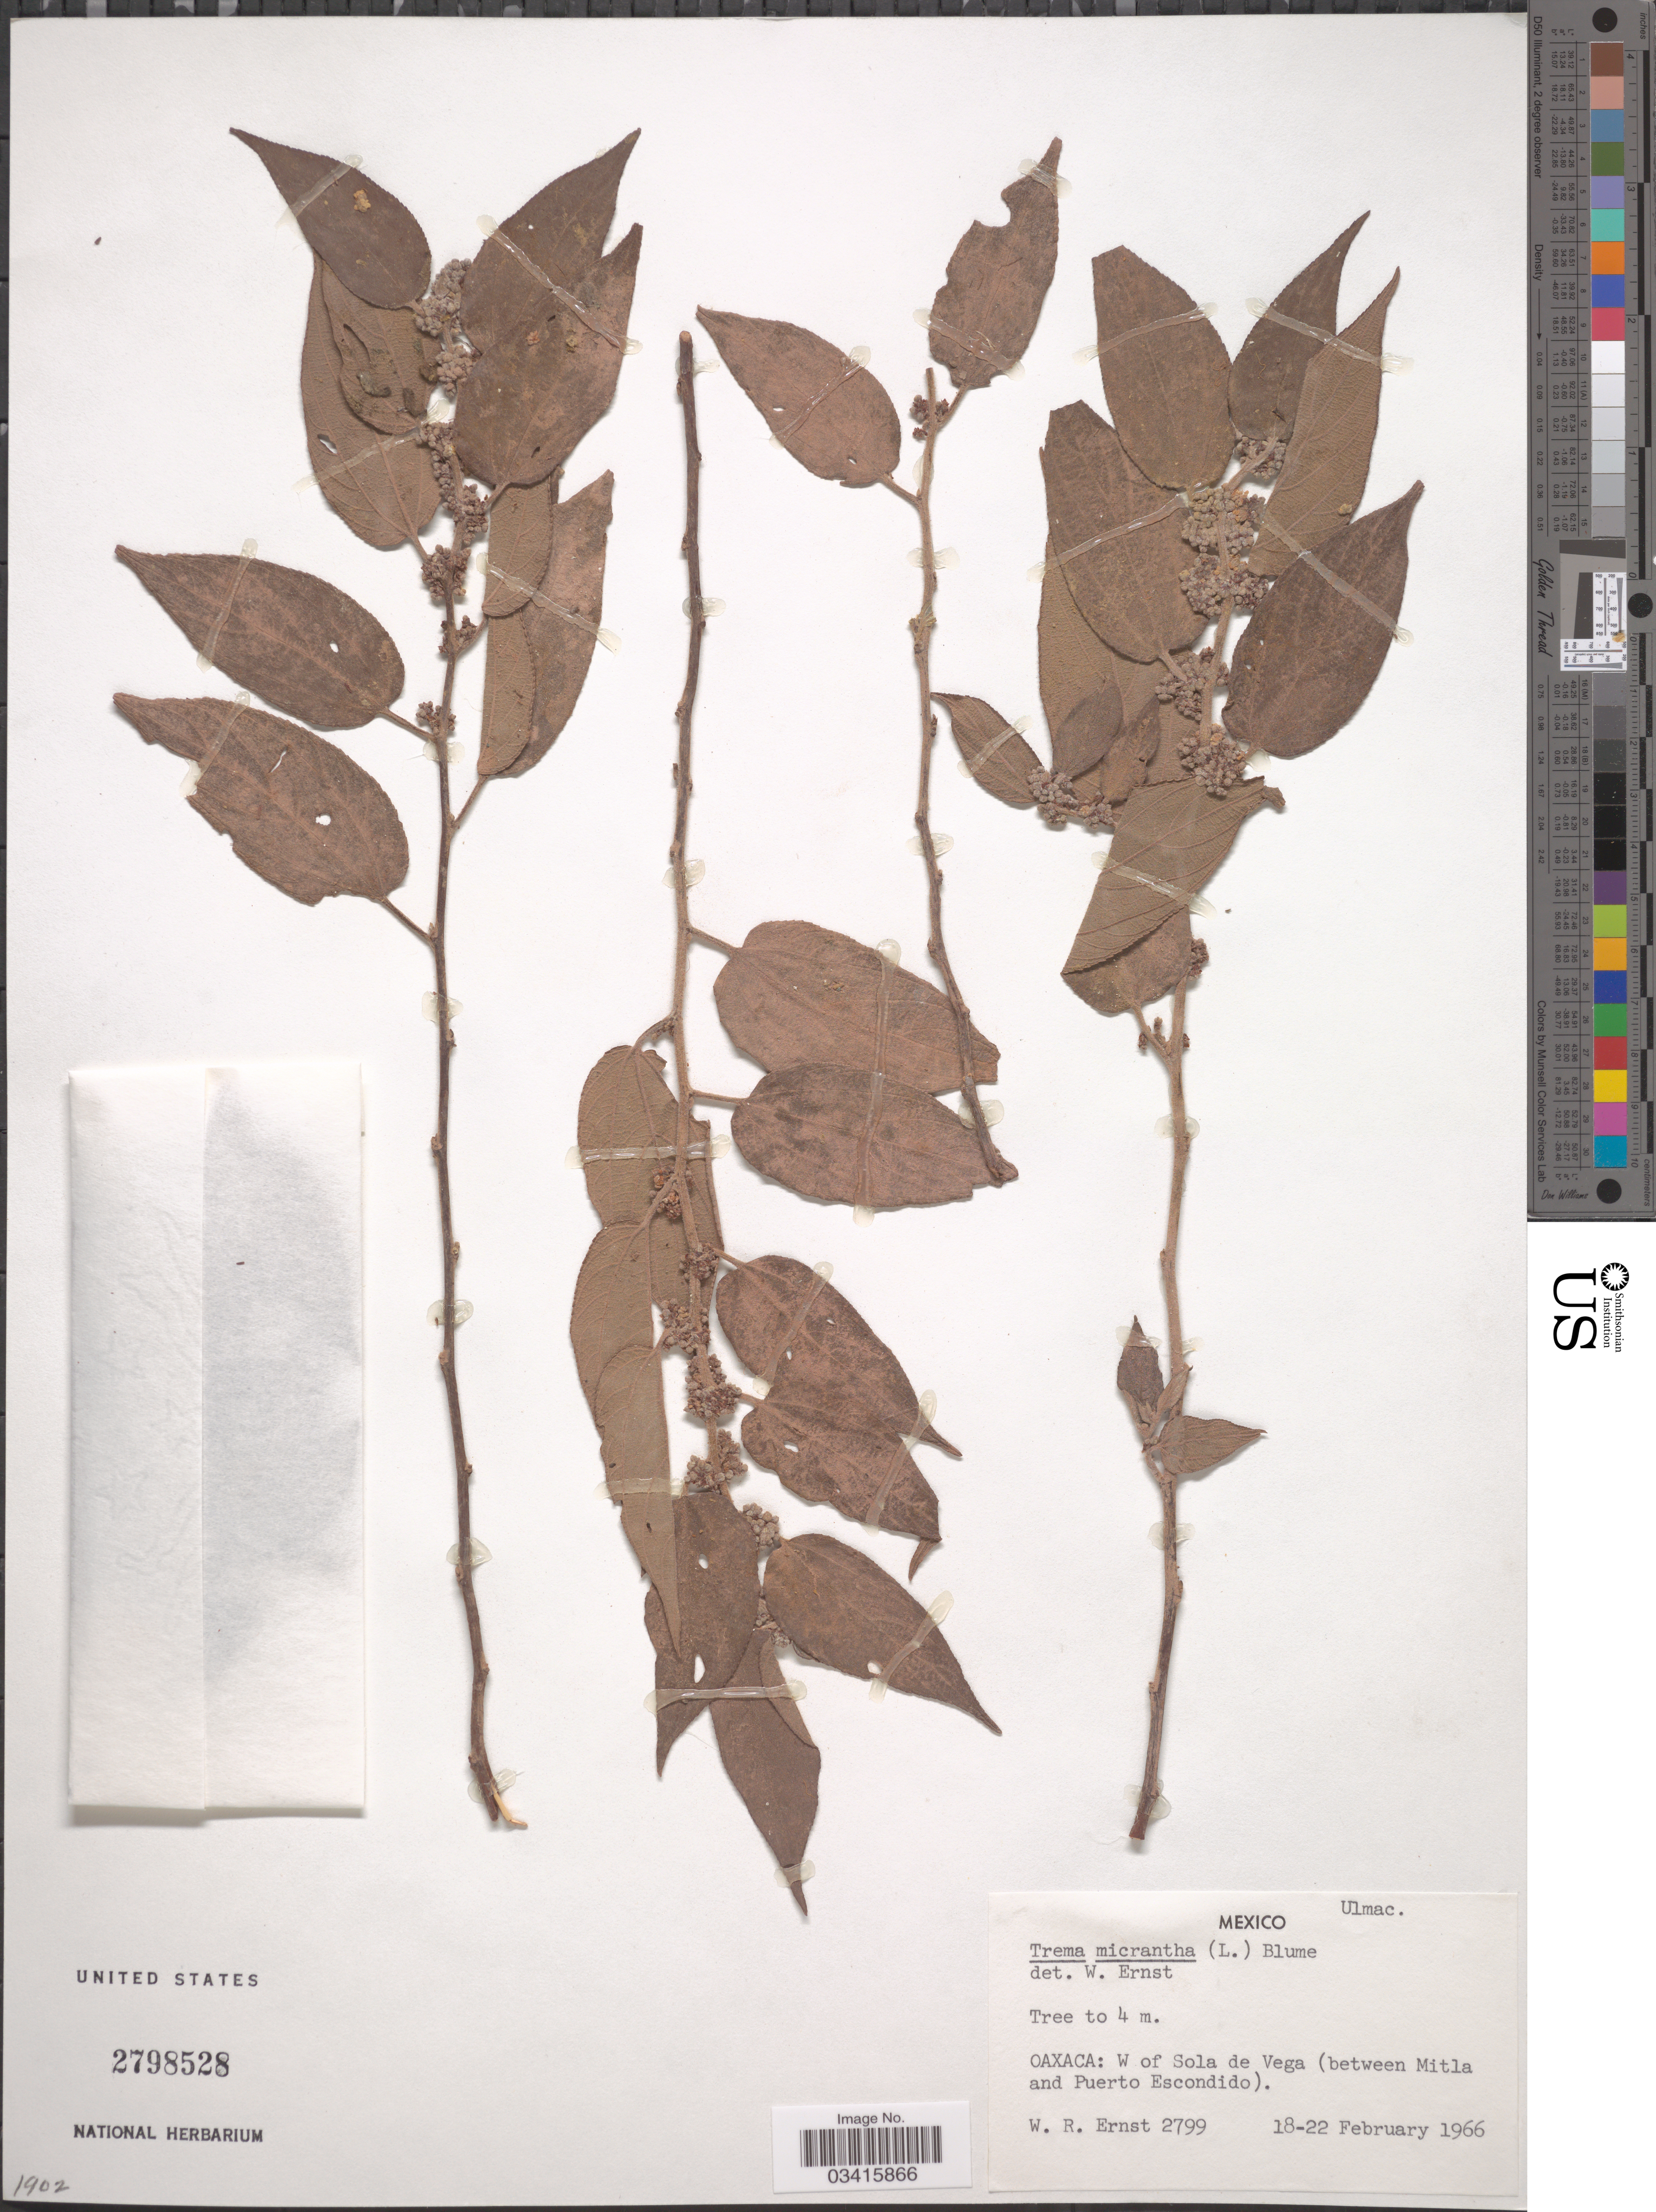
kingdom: Plantae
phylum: Tracheophyta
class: Magnoliopsida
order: Rosales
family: Cannabaceae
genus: Trema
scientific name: Trema micranthum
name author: (L.) Blume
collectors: W. R. Ernst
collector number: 2799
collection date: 1966-02-18/1966-02-22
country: Mexico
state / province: Oaxaca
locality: W of Sola de Vega (between Mitla and Puerto Escondido).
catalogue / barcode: US 2798528